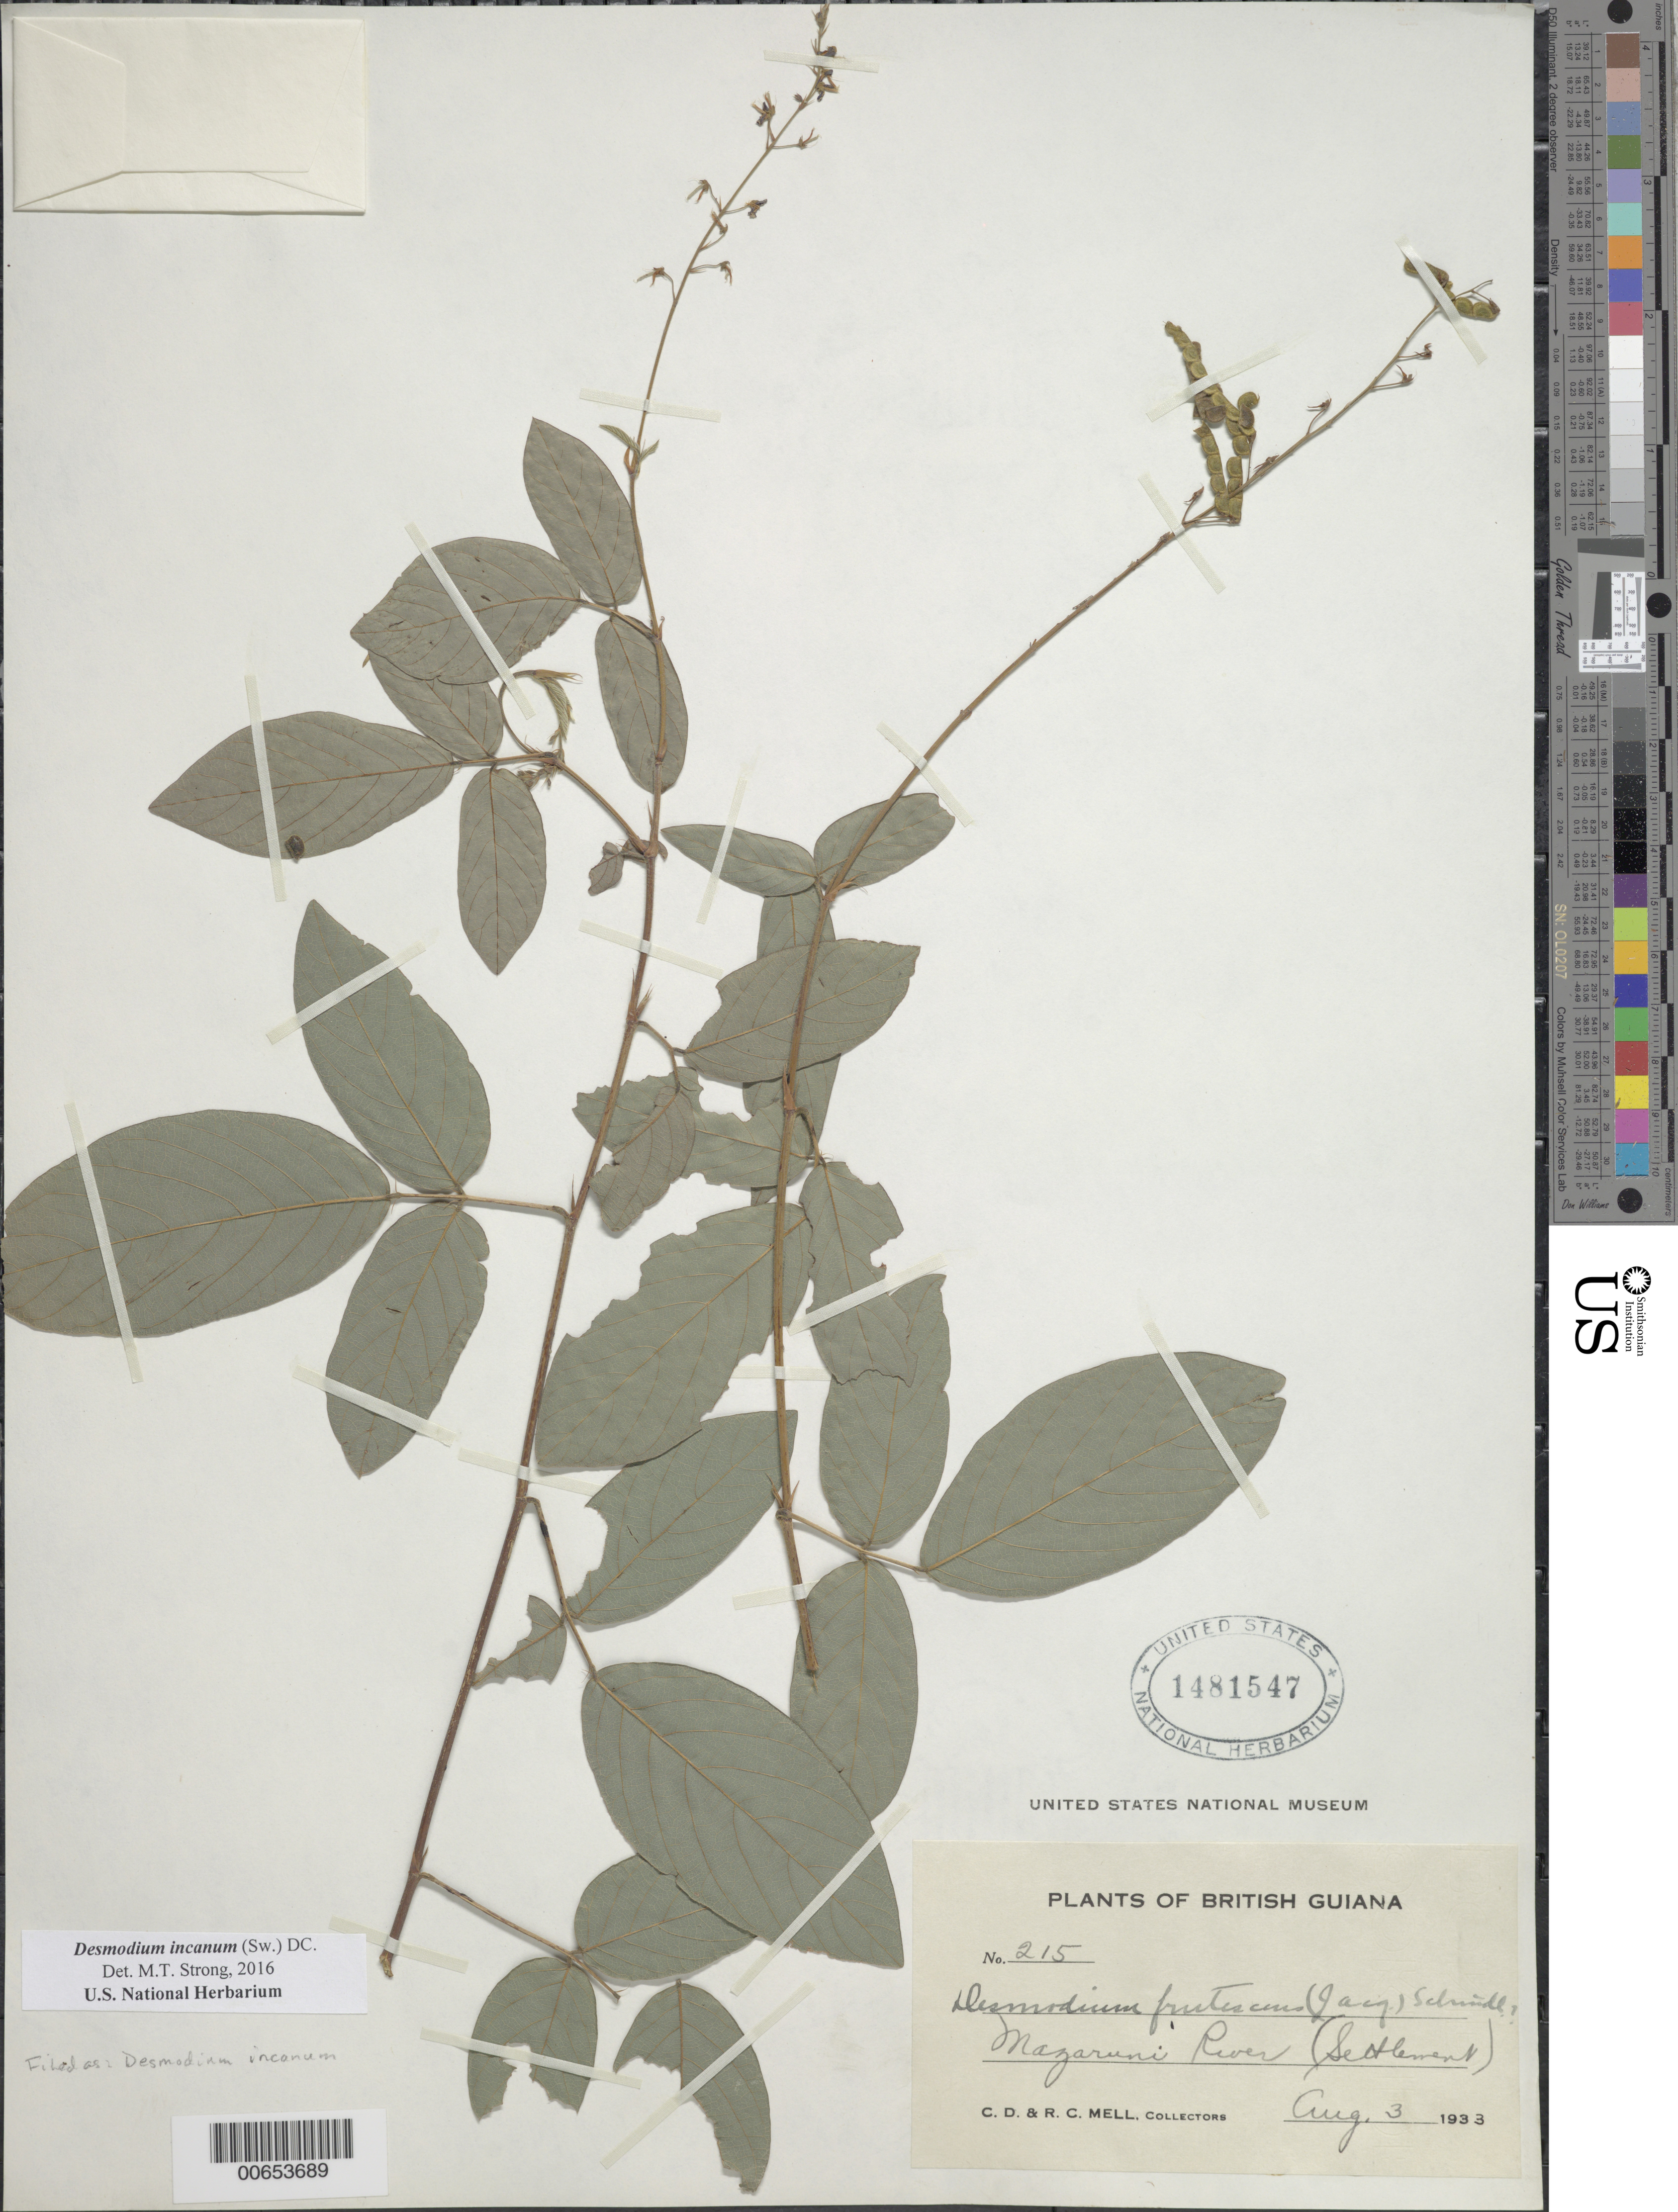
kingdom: Plantae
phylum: Tracheophyta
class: Magnoliopsida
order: Fabales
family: Fabaceae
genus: Desmodium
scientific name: Desmodium incanum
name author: (Sw.) DC.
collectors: C. D. Mell & R. Mell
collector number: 215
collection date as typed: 3-Aug-33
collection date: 1933-08-03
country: Guyana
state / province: Cuyuni-Mazaruni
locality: Mazaruni R. (settlement)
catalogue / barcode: US 1481547